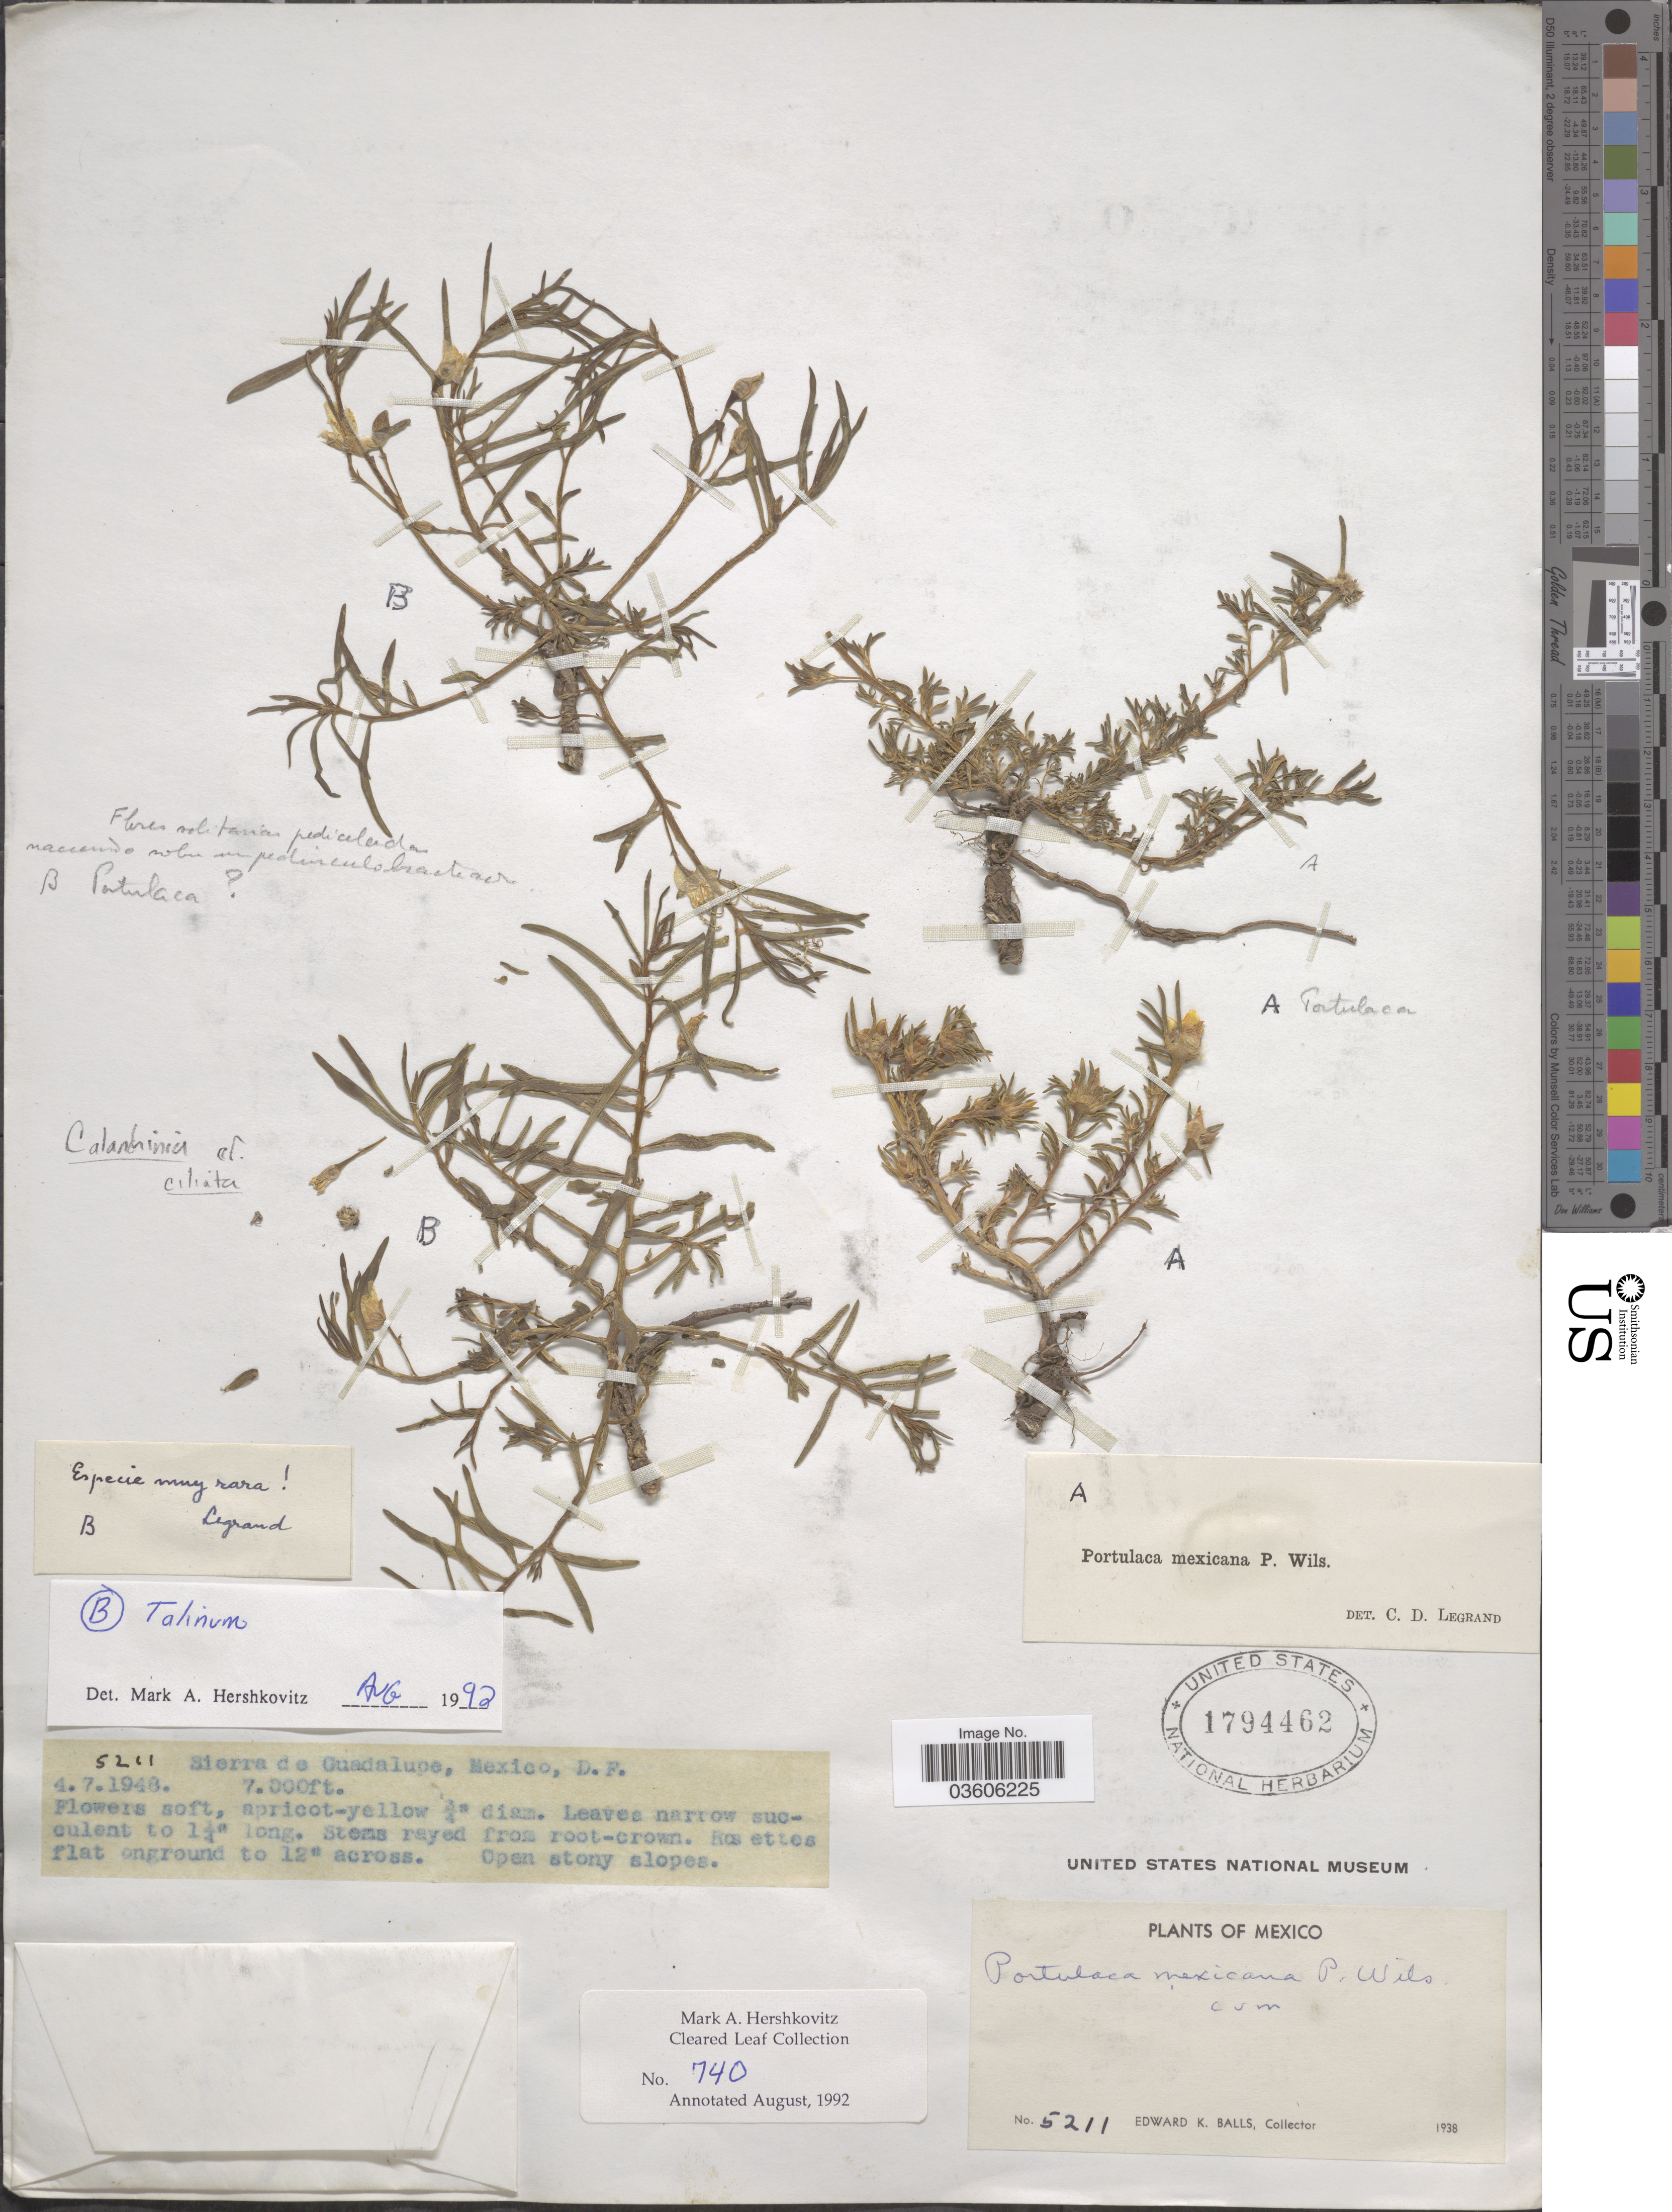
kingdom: Plantae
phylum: Tracheophyta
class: Magnoliopsida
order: Caryophyllales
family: Portulacaceae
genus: Portulaca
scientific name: Portulaca mexicana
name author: P. Wilson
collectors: E. K. Balls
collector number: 5211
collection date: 1948-07-04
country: Mexico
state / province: Distrito Federal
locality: Sierra de Guadalupe.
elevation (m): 2134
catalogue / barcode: US 1794462